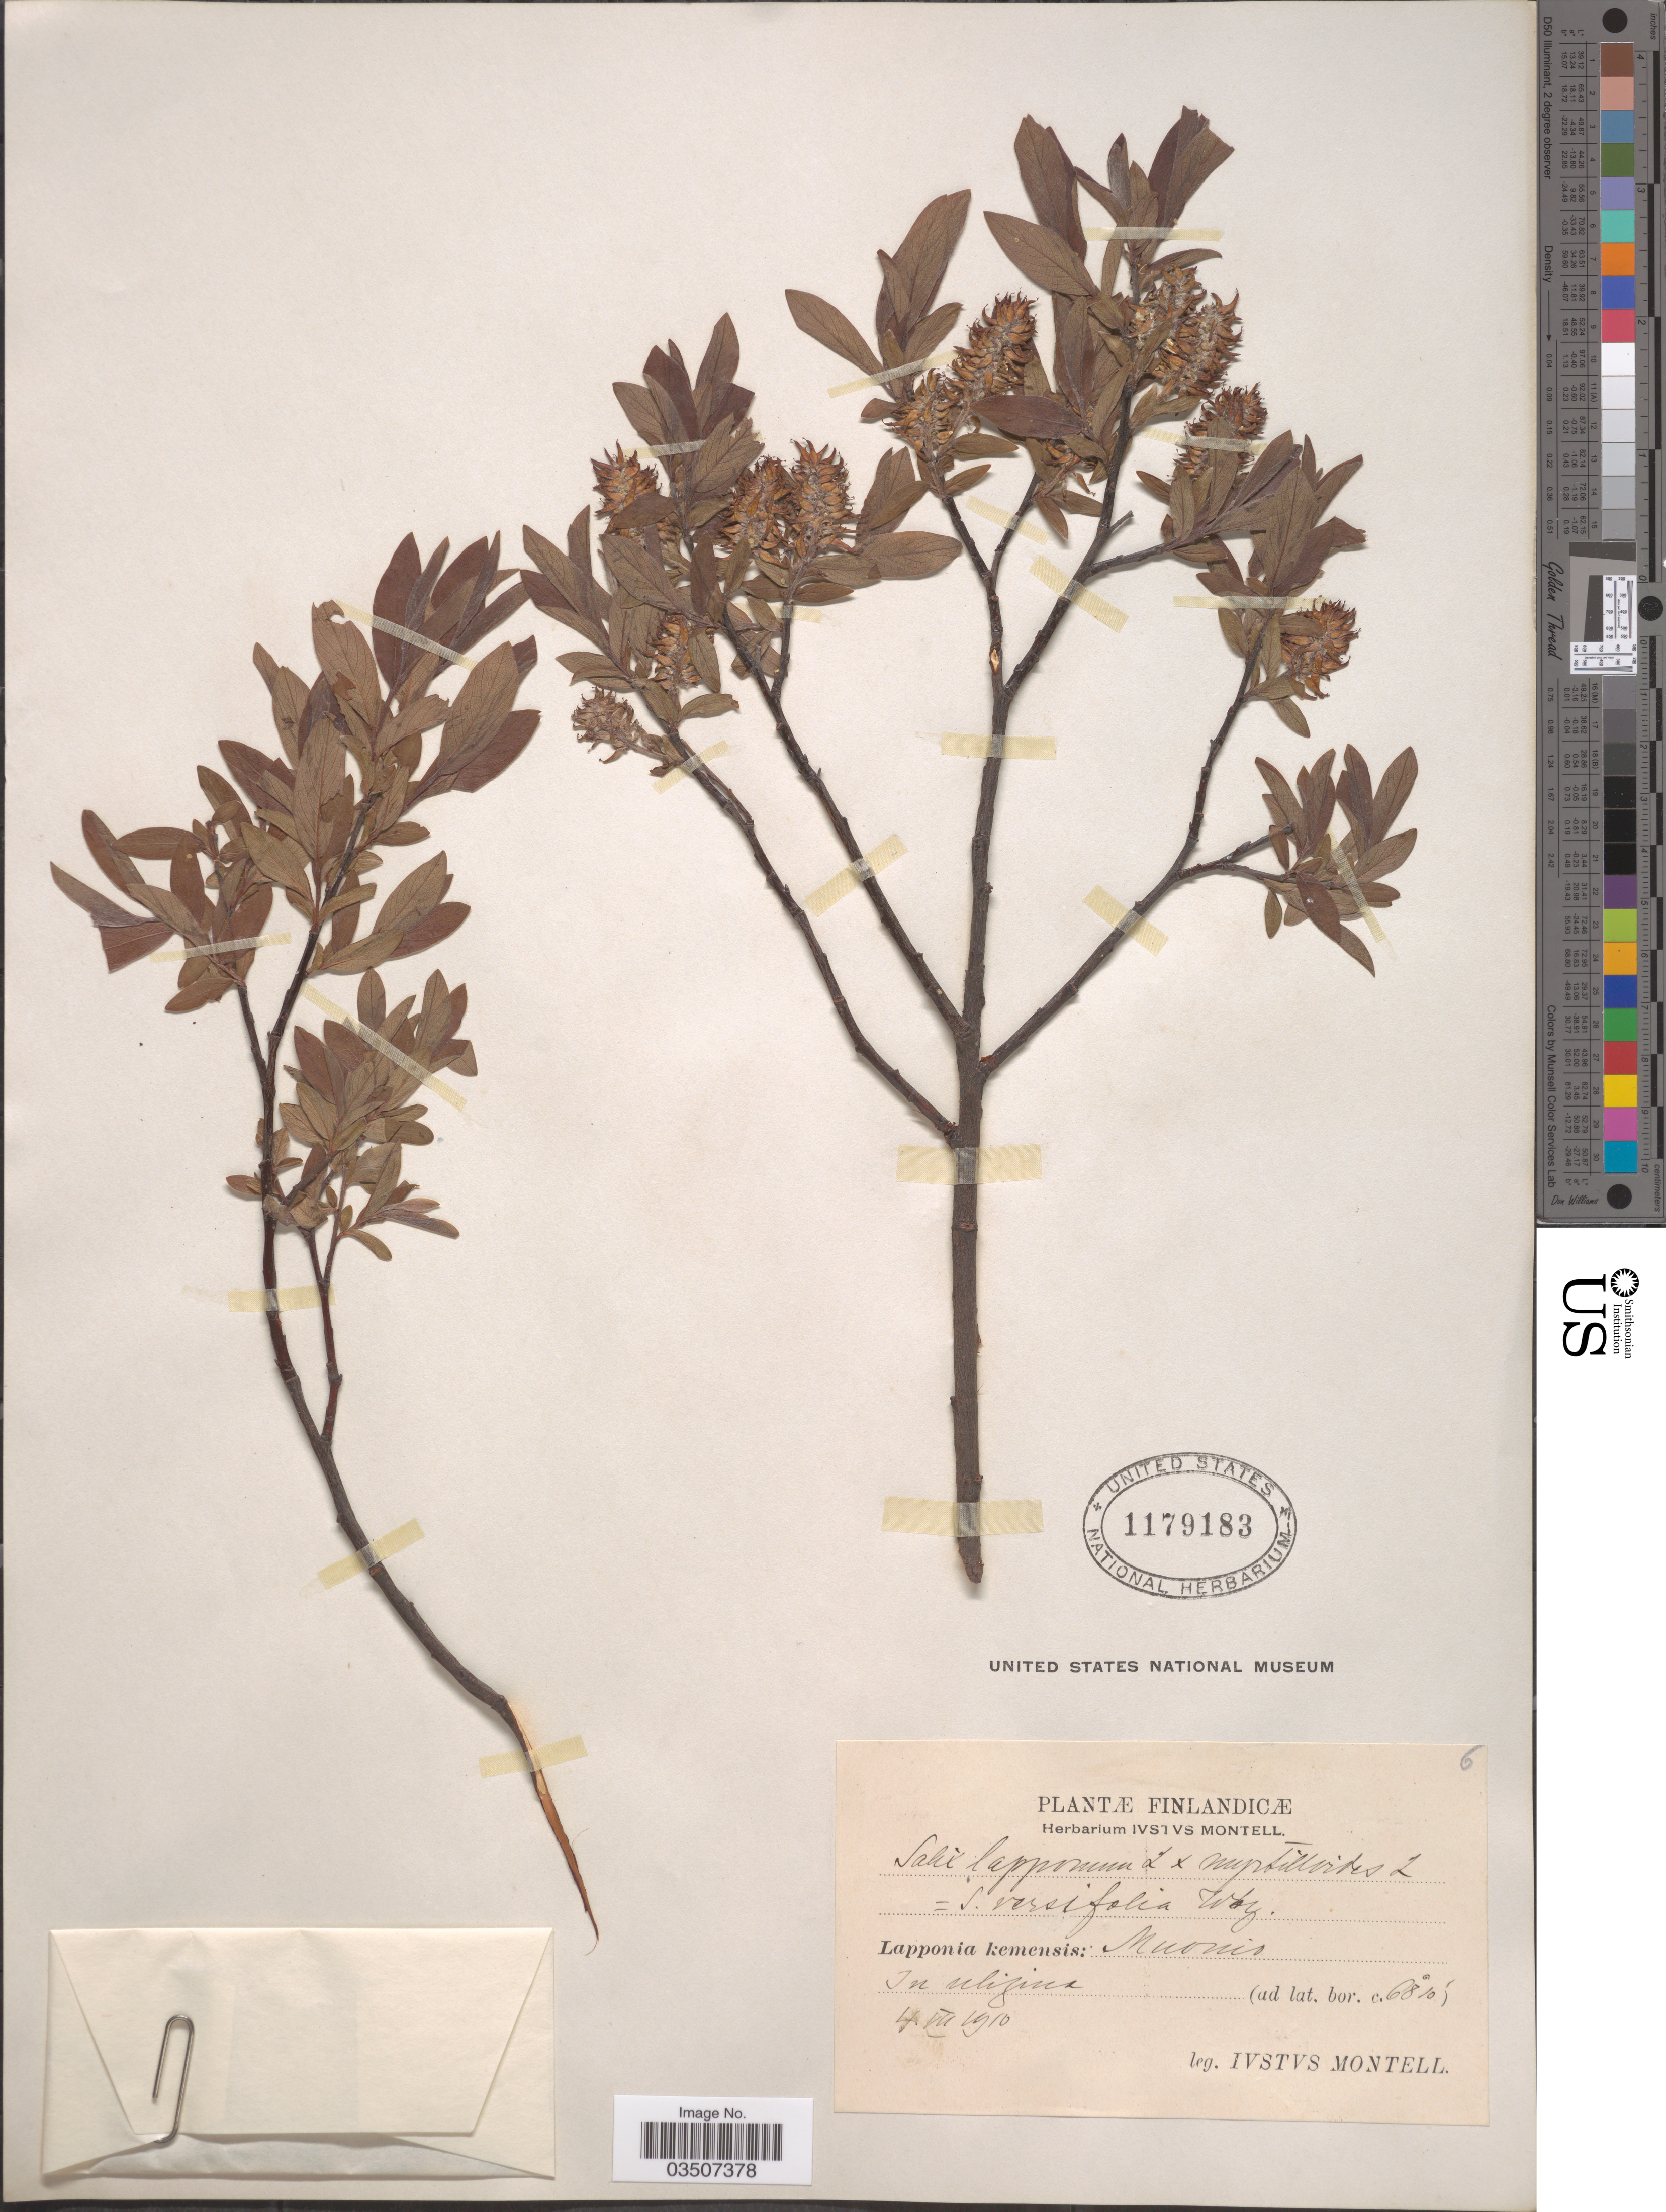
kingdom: Plantae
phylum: Tracheophyta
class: Magnoliopsida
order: Malpighiales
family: Salicaceae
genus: Salix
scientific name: Salix versifolia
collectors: I. Montell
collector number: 6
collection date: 1910-07-04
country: Finland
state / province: Lappi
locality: Muonio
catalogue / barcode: US 1179183